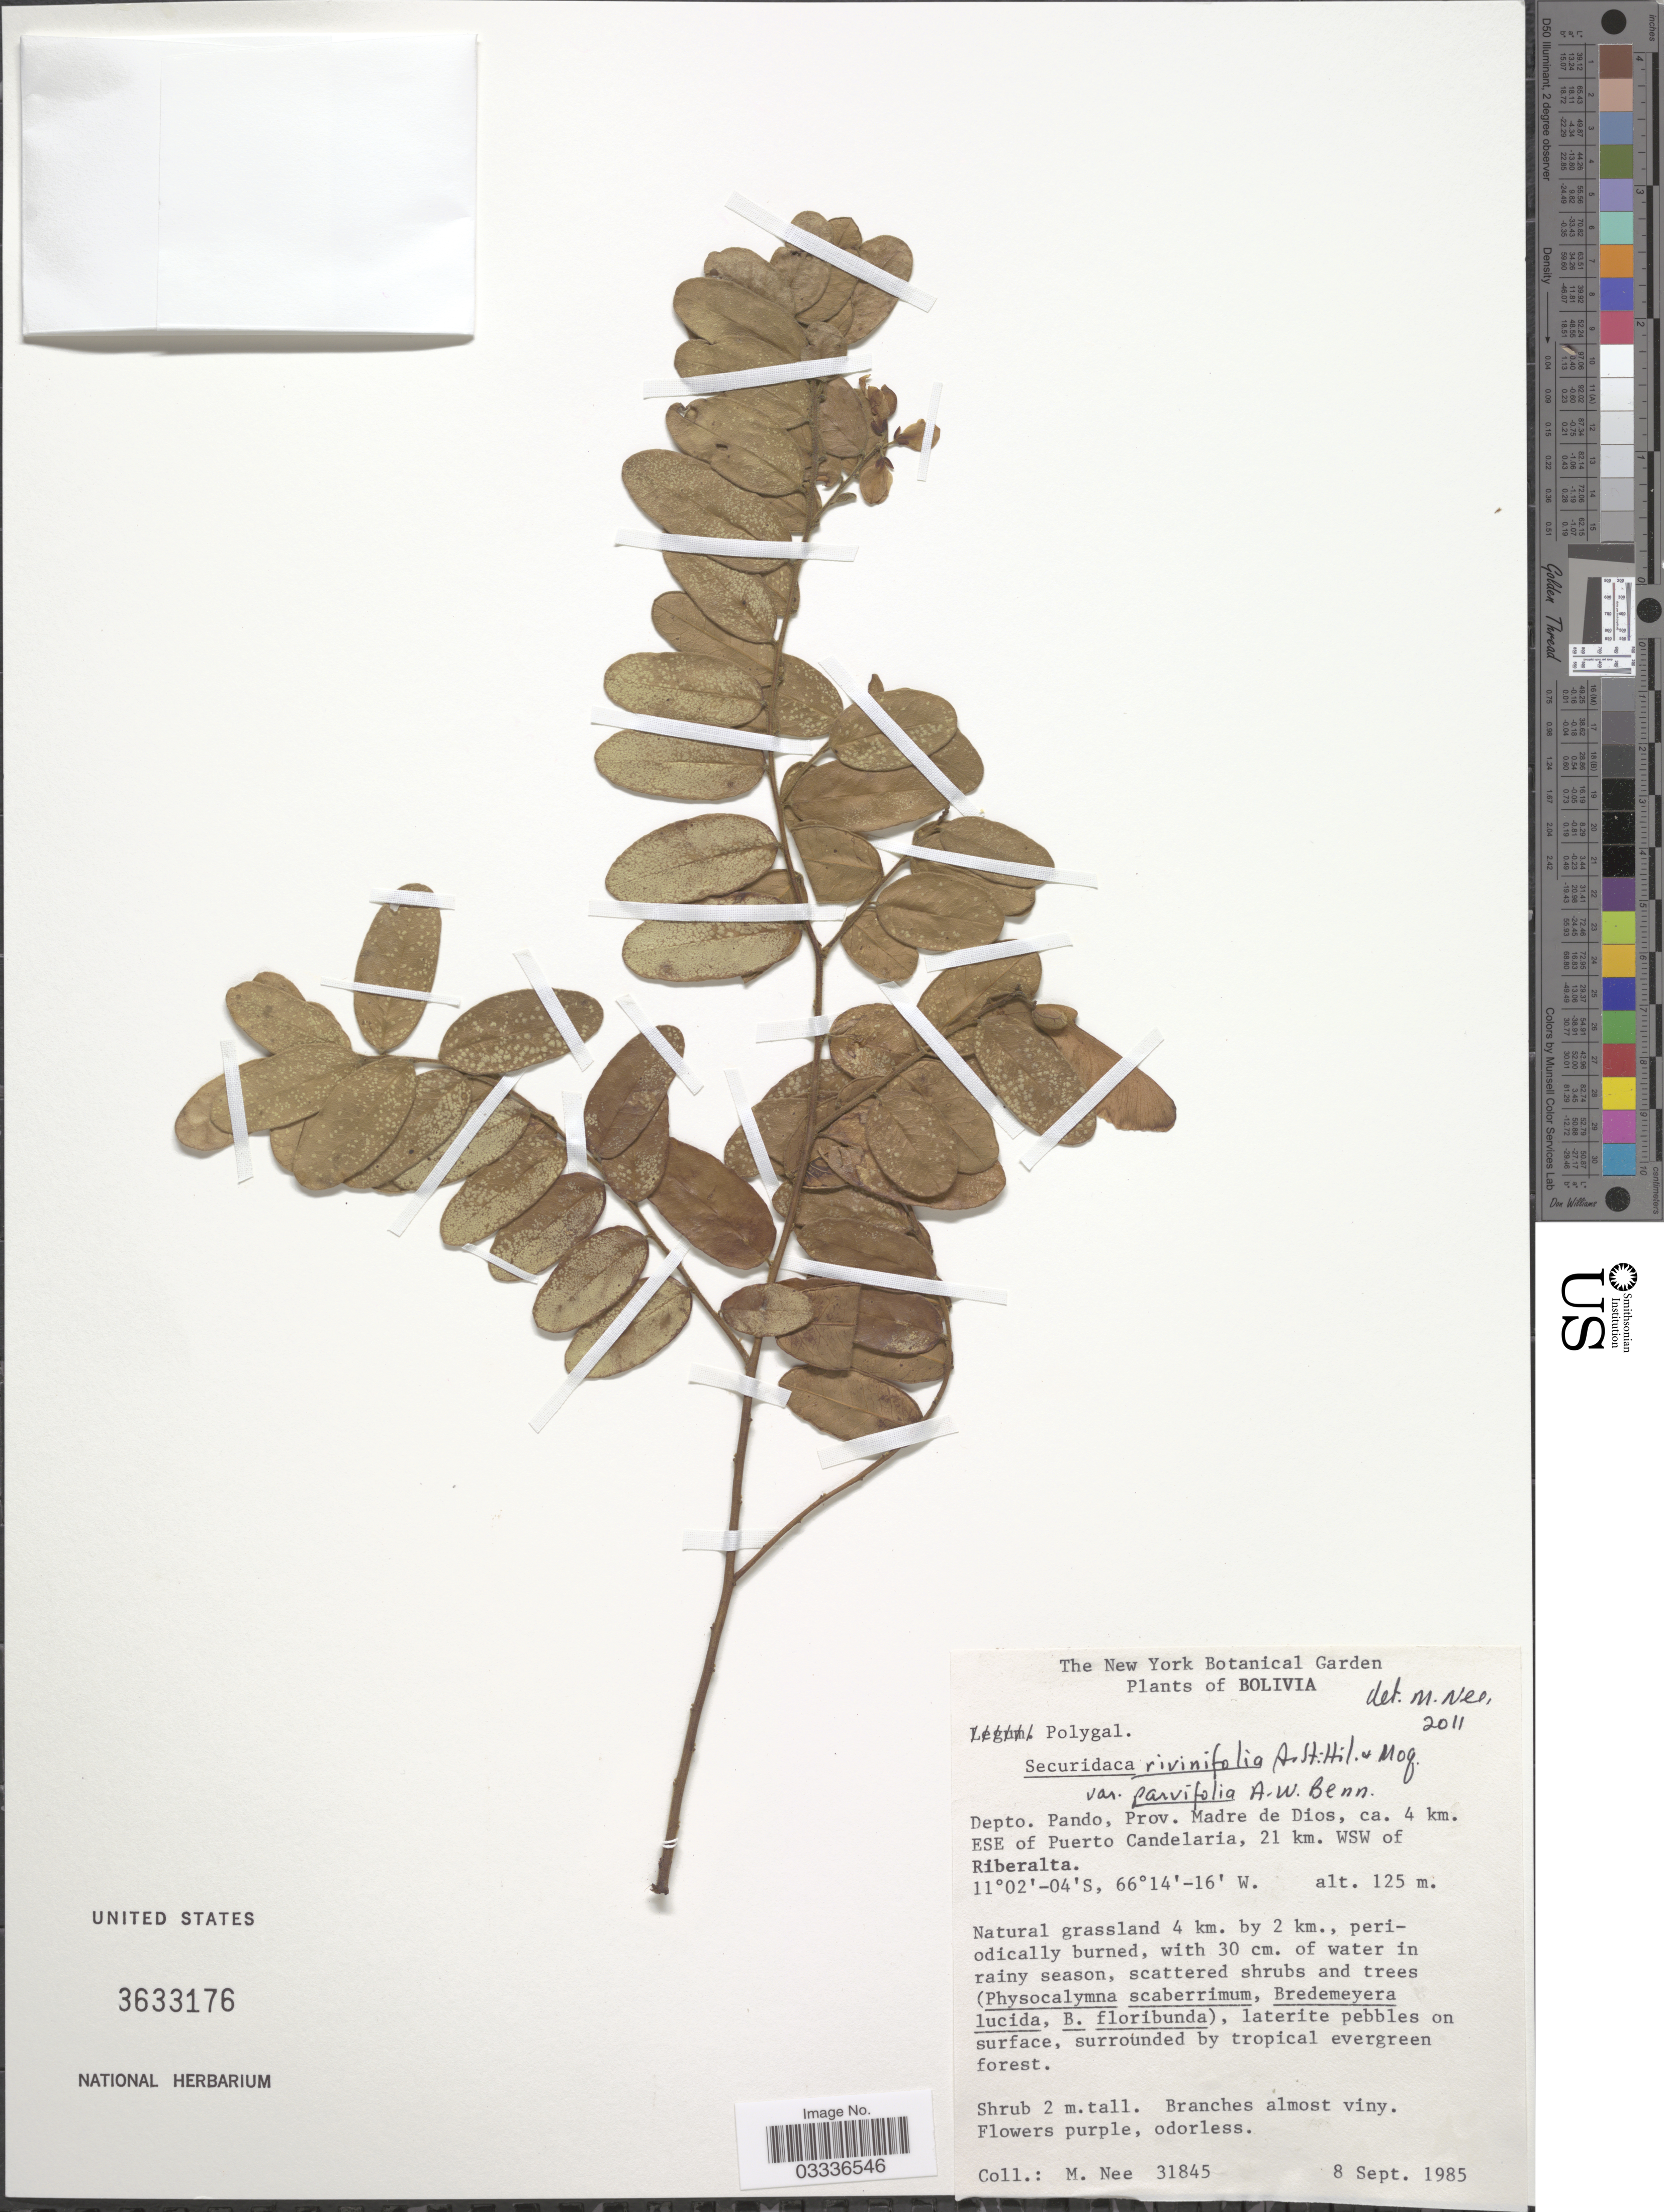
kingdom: Plantae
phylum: Tracheophyta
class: Magnoliopsida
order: Fabales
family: Polygalaceae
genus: Securidaca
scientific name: Securidaca rivinifolia var. parvifolia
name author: A.W. Benn.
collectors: M. Nee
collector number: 31845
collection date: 1985-09-08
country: Bolivia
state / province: Pando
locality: Depto. Pando, Prov. Madre de Dios, ca. 4 km. ESE of Puerto Candelaria, 21 km. WSW of Riberalta.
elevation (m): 125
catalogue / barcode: US 3633176